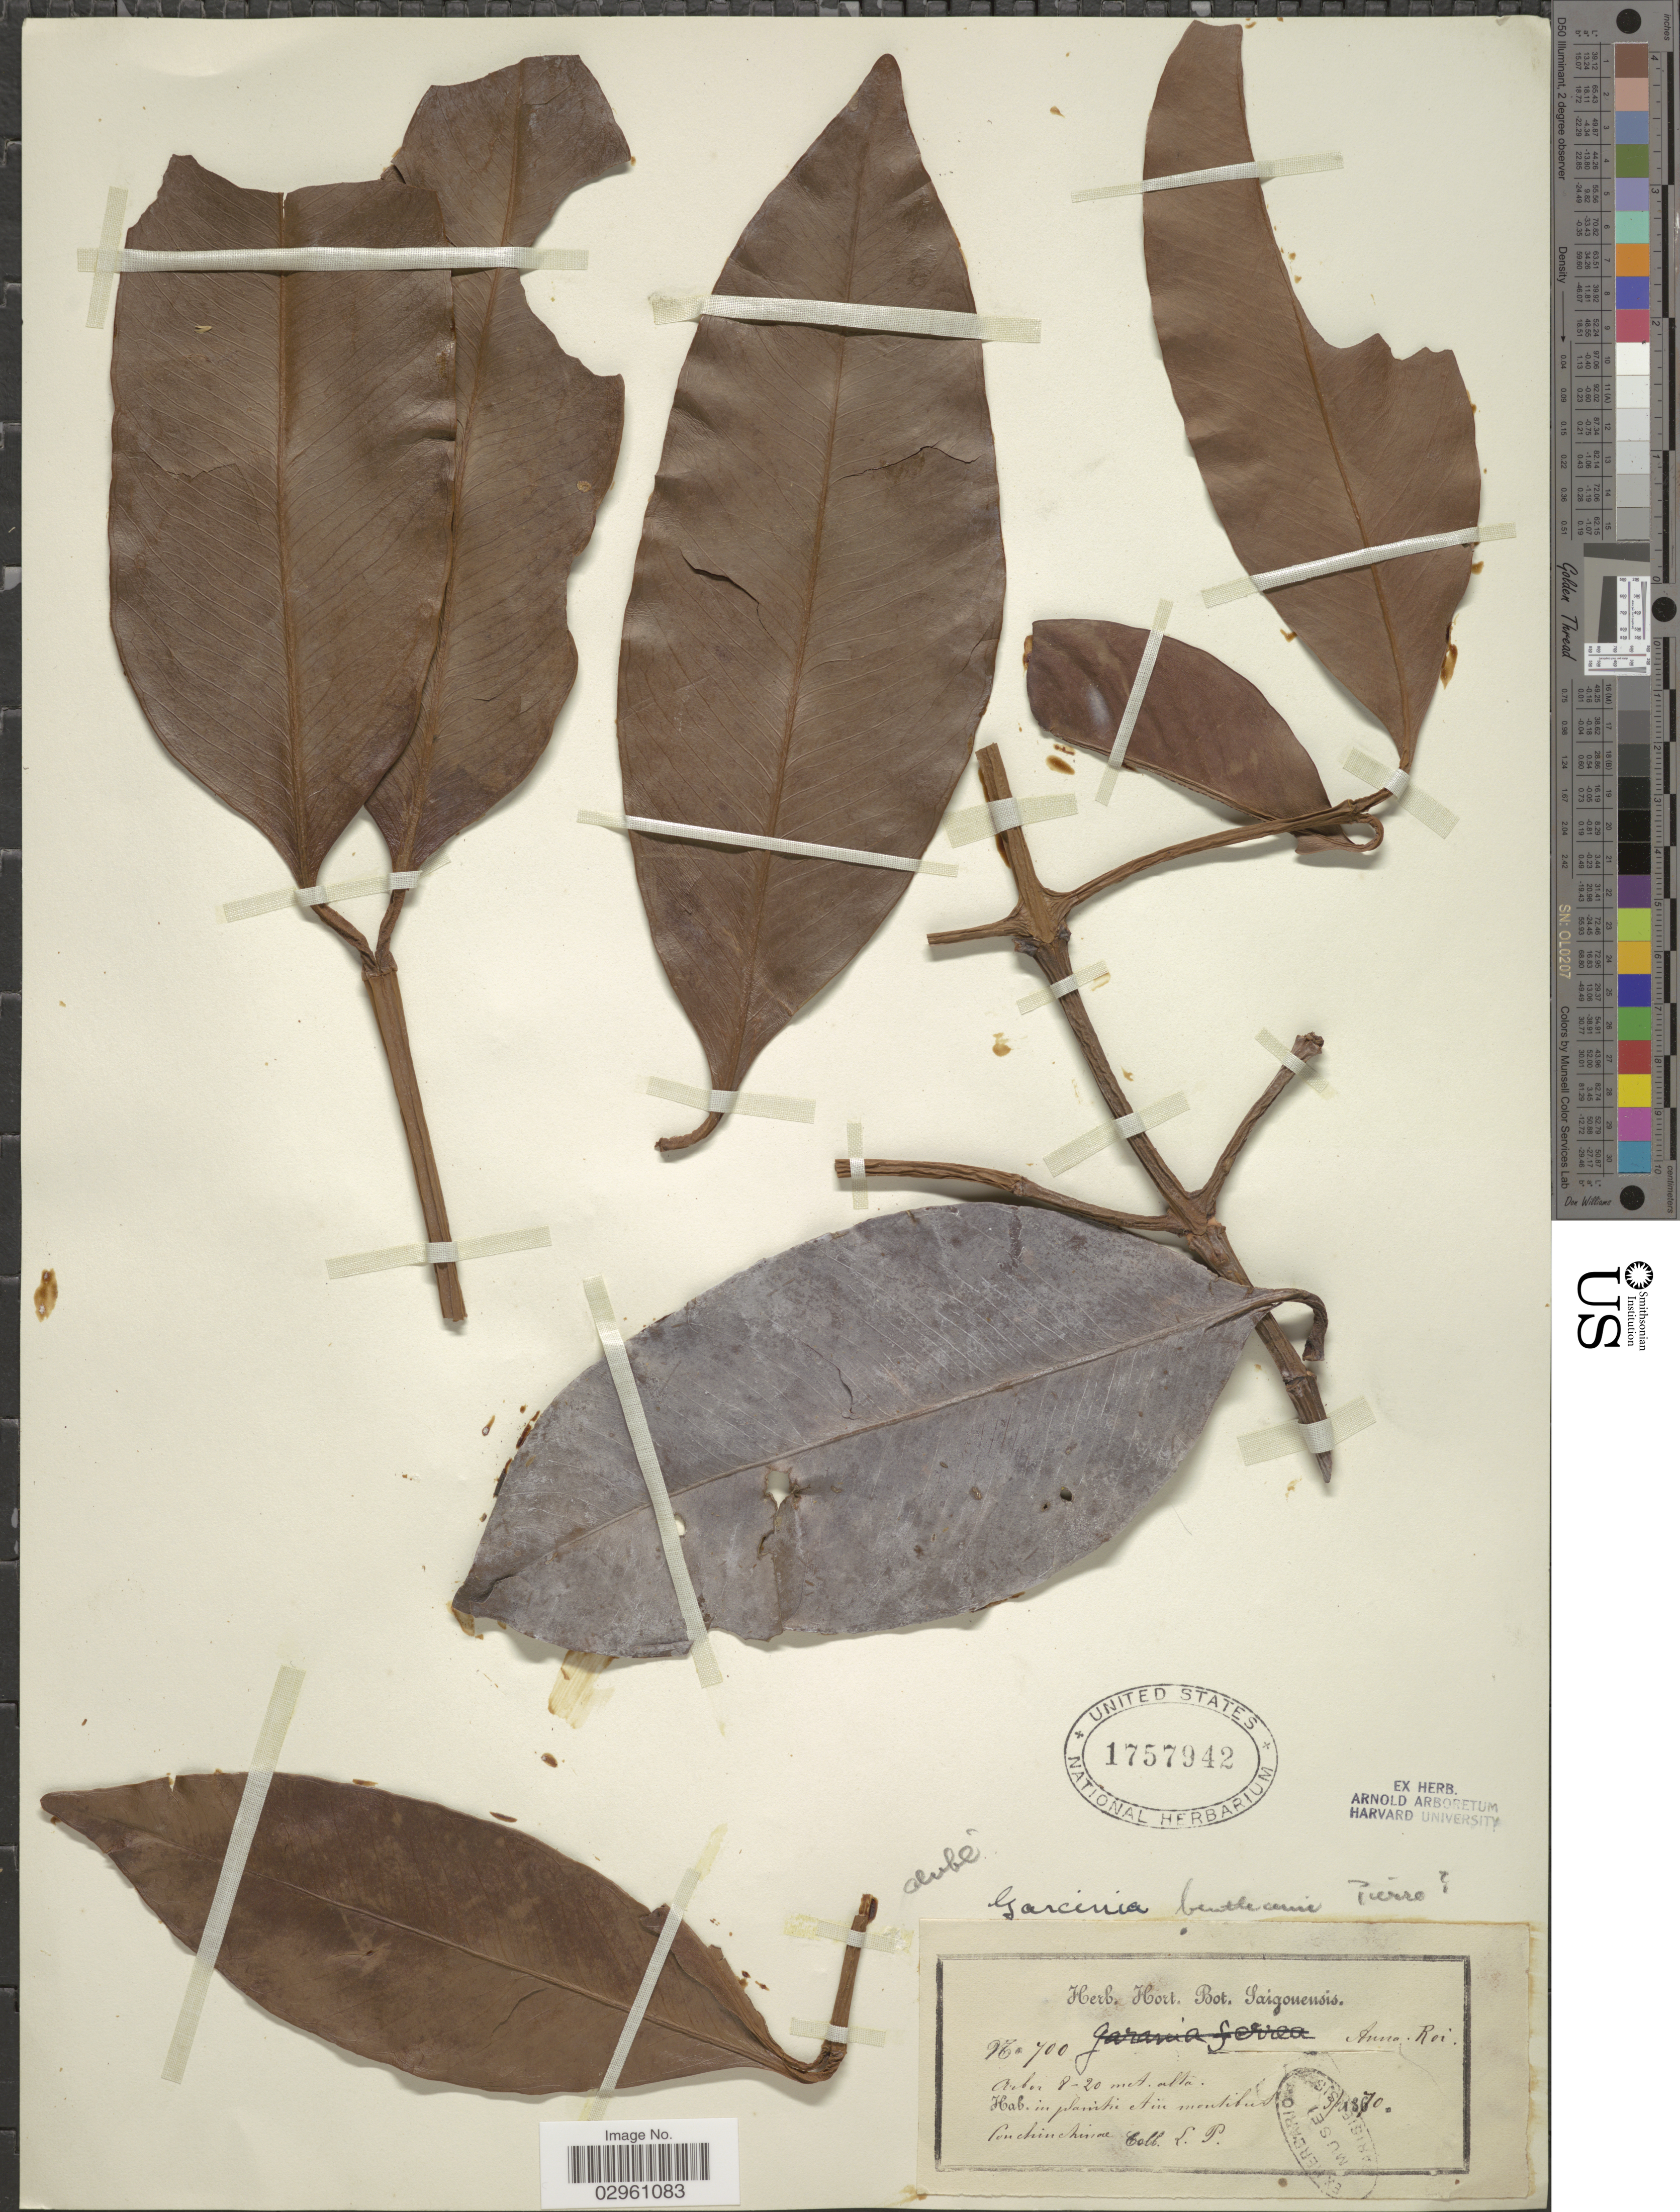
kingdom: Plantae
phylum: Tracheophyta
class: Magnoliopsida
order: Malpighiales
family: Clusiaceae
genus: Garcinia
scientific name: Garcinia benthamii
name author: Pierre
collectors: L. Pierre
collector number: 700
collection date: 1870-03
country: Vietnam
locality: Conchinchinæ.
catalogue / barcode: US 1757942